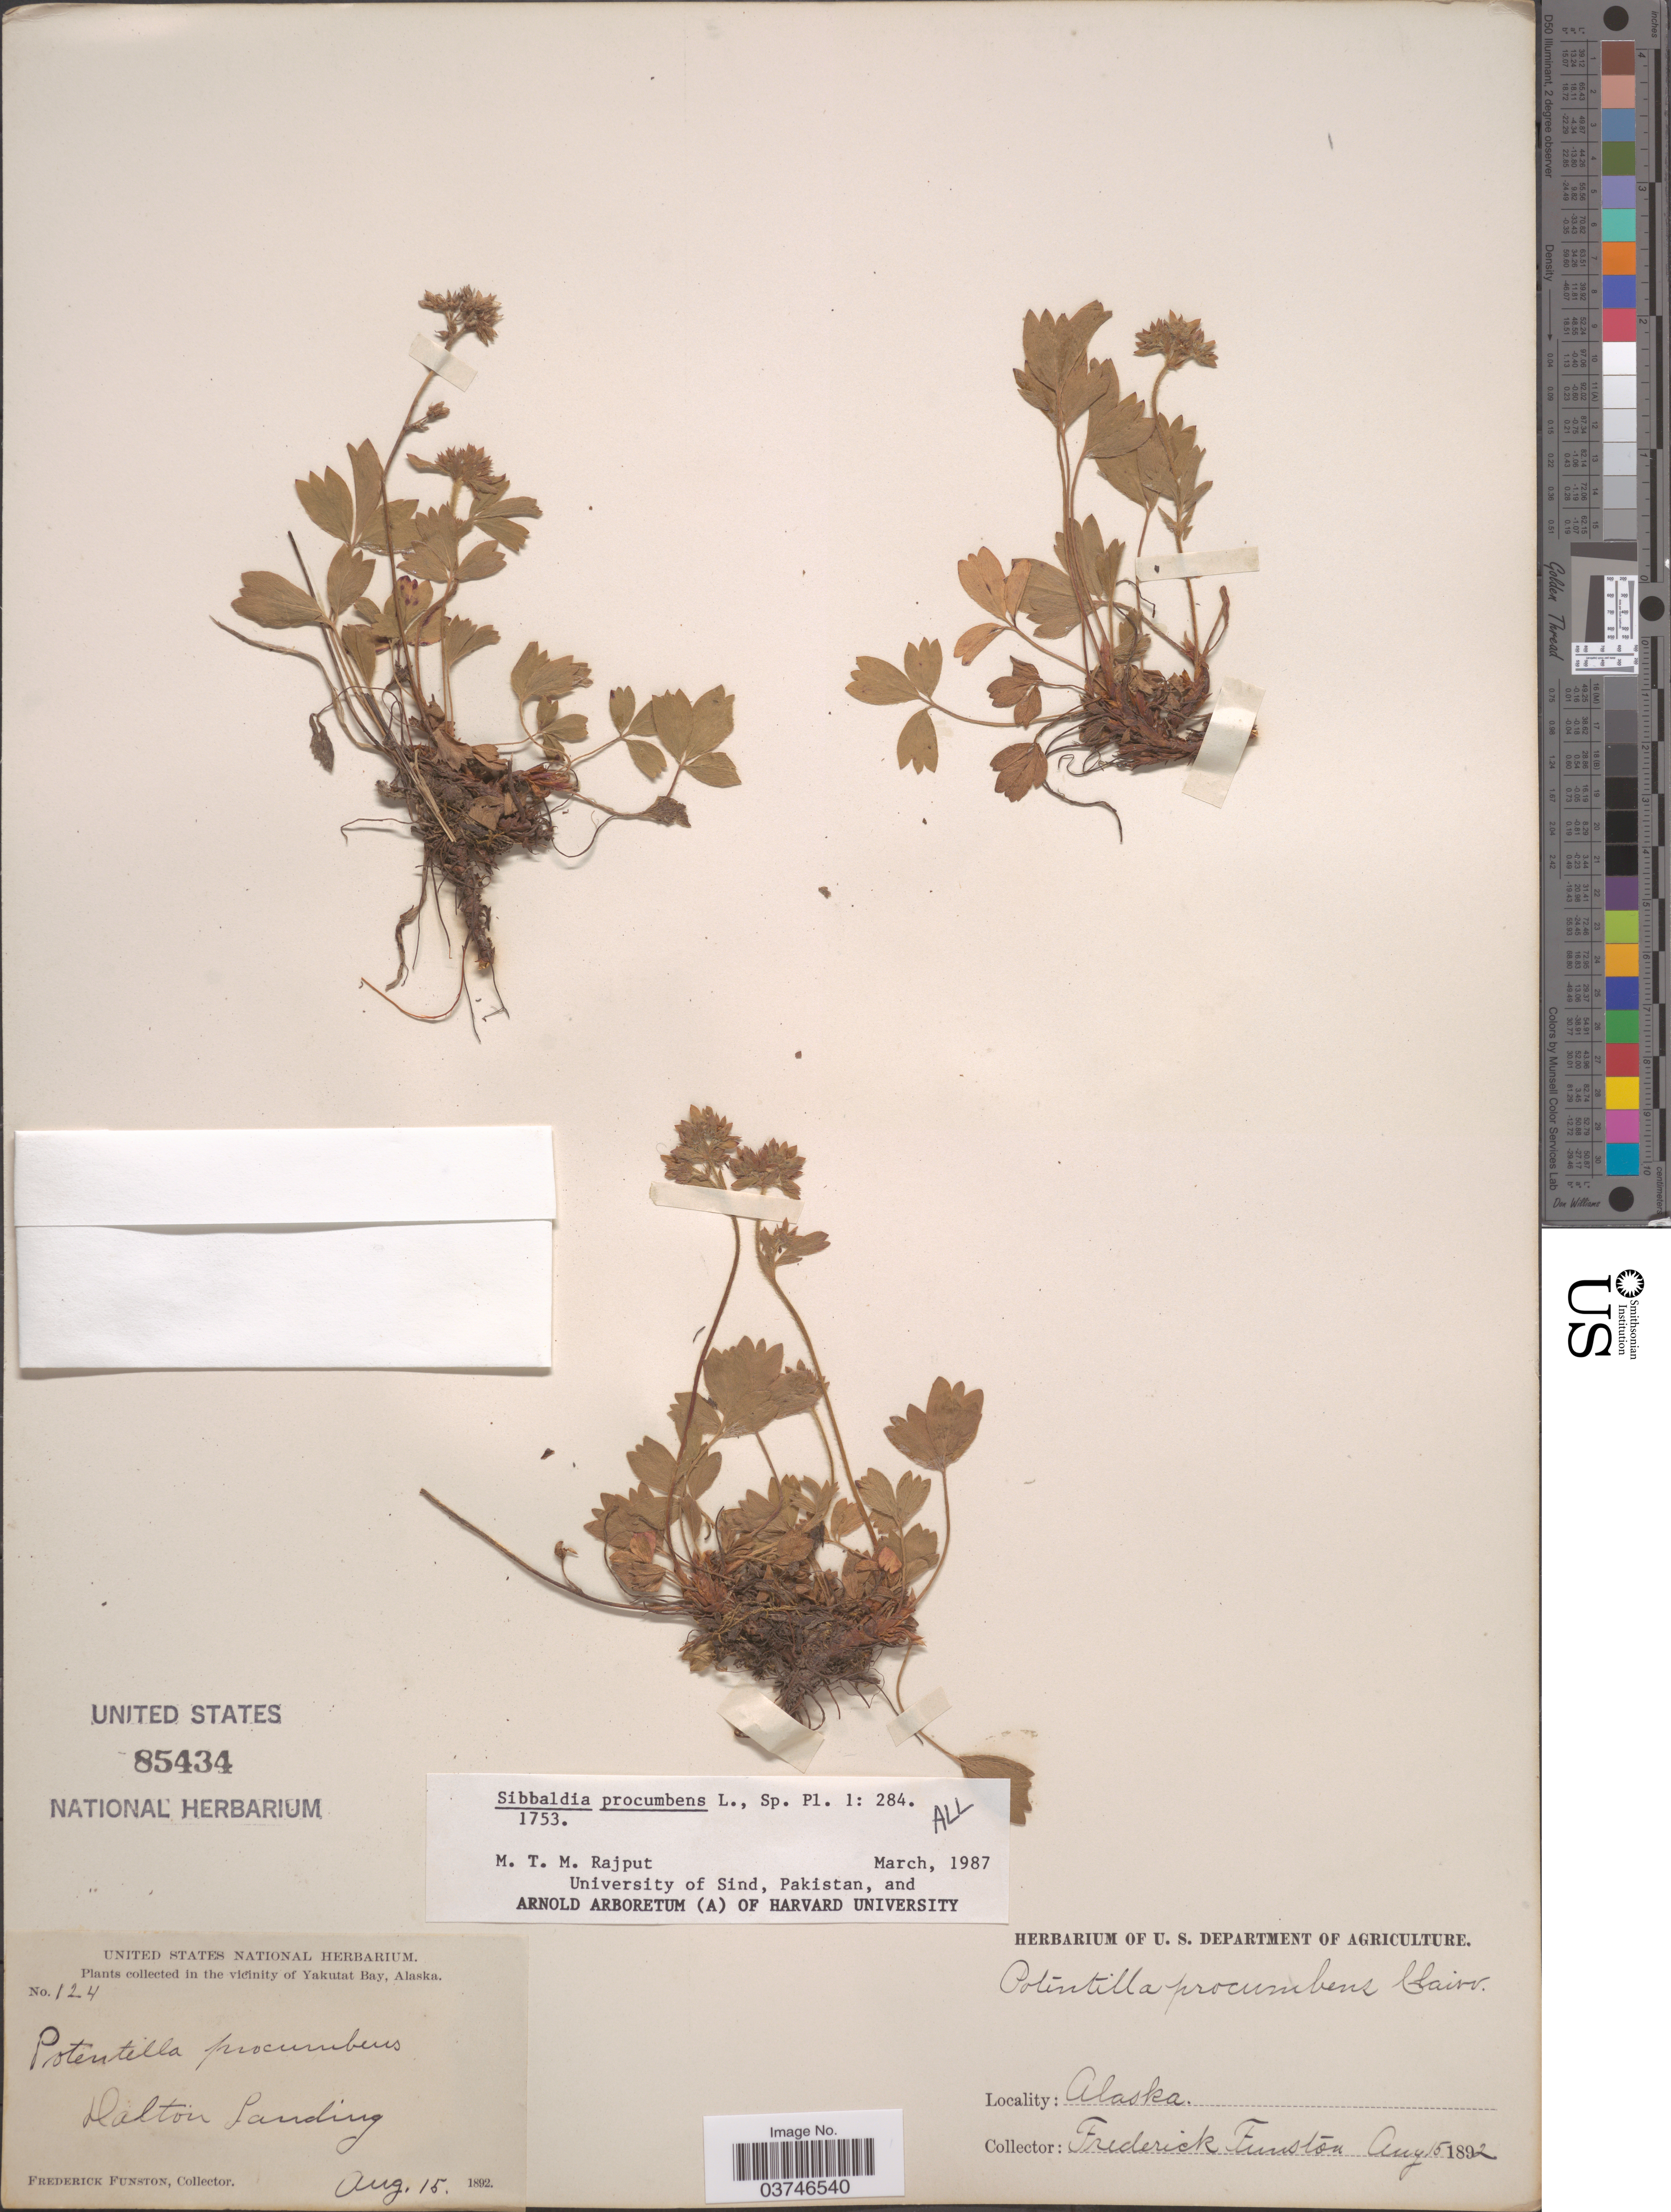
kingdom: Plantae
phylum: Tracheophyta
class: Magnoliopsida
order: Rosales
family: Rosaceae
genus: Sibbaldia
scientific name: Sibbaldia procumbens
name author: L.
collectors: F. Funston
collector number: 124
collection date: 1892-08-15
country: United States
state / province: Alaska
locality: Vicinity of Yakutat Bay. Dalton Landing.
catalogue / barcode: US 85434